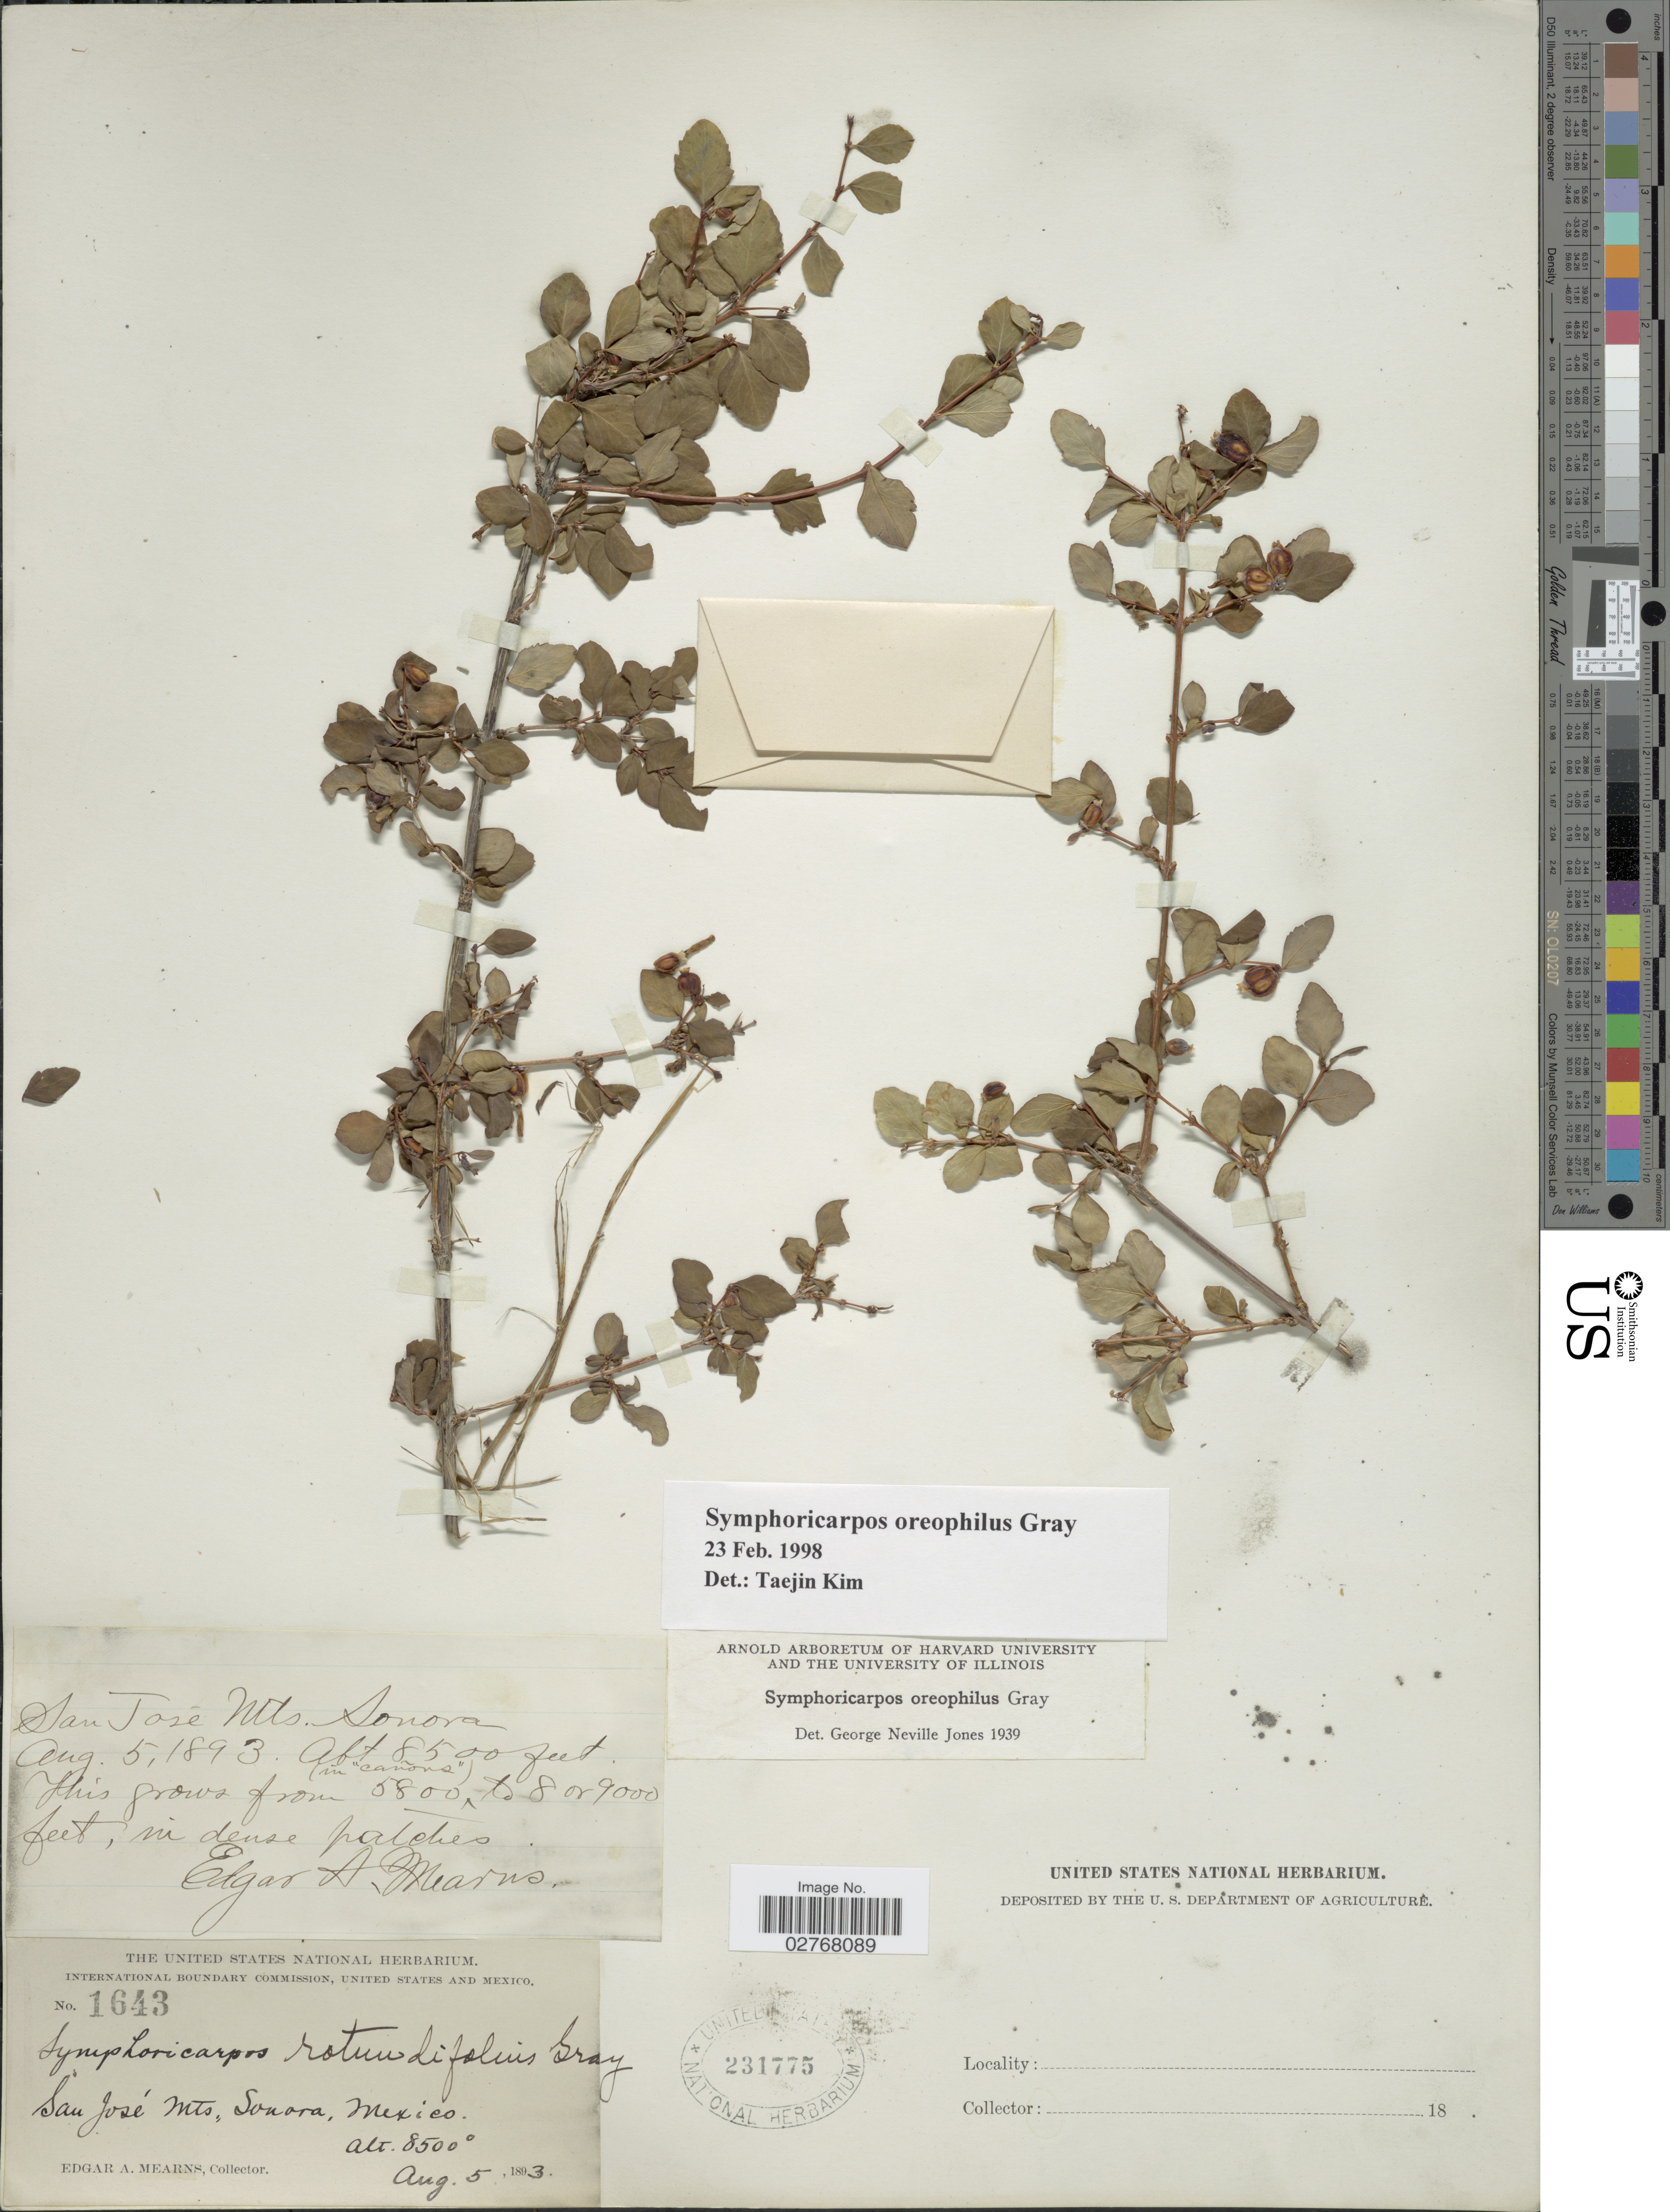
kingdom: Plantae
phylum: Tracheophyta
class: Magnoliopsida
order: Dipsacales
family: Caprifoliaceae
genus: Symphoricarpos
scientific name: Symphoricarpos oreophilus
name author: A. Gray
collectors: E. A. Mearns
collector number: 1643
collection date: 1893-08-05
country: Mexico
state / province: Sonora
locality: San José Mts.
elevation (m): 2591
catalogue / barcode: US 231775